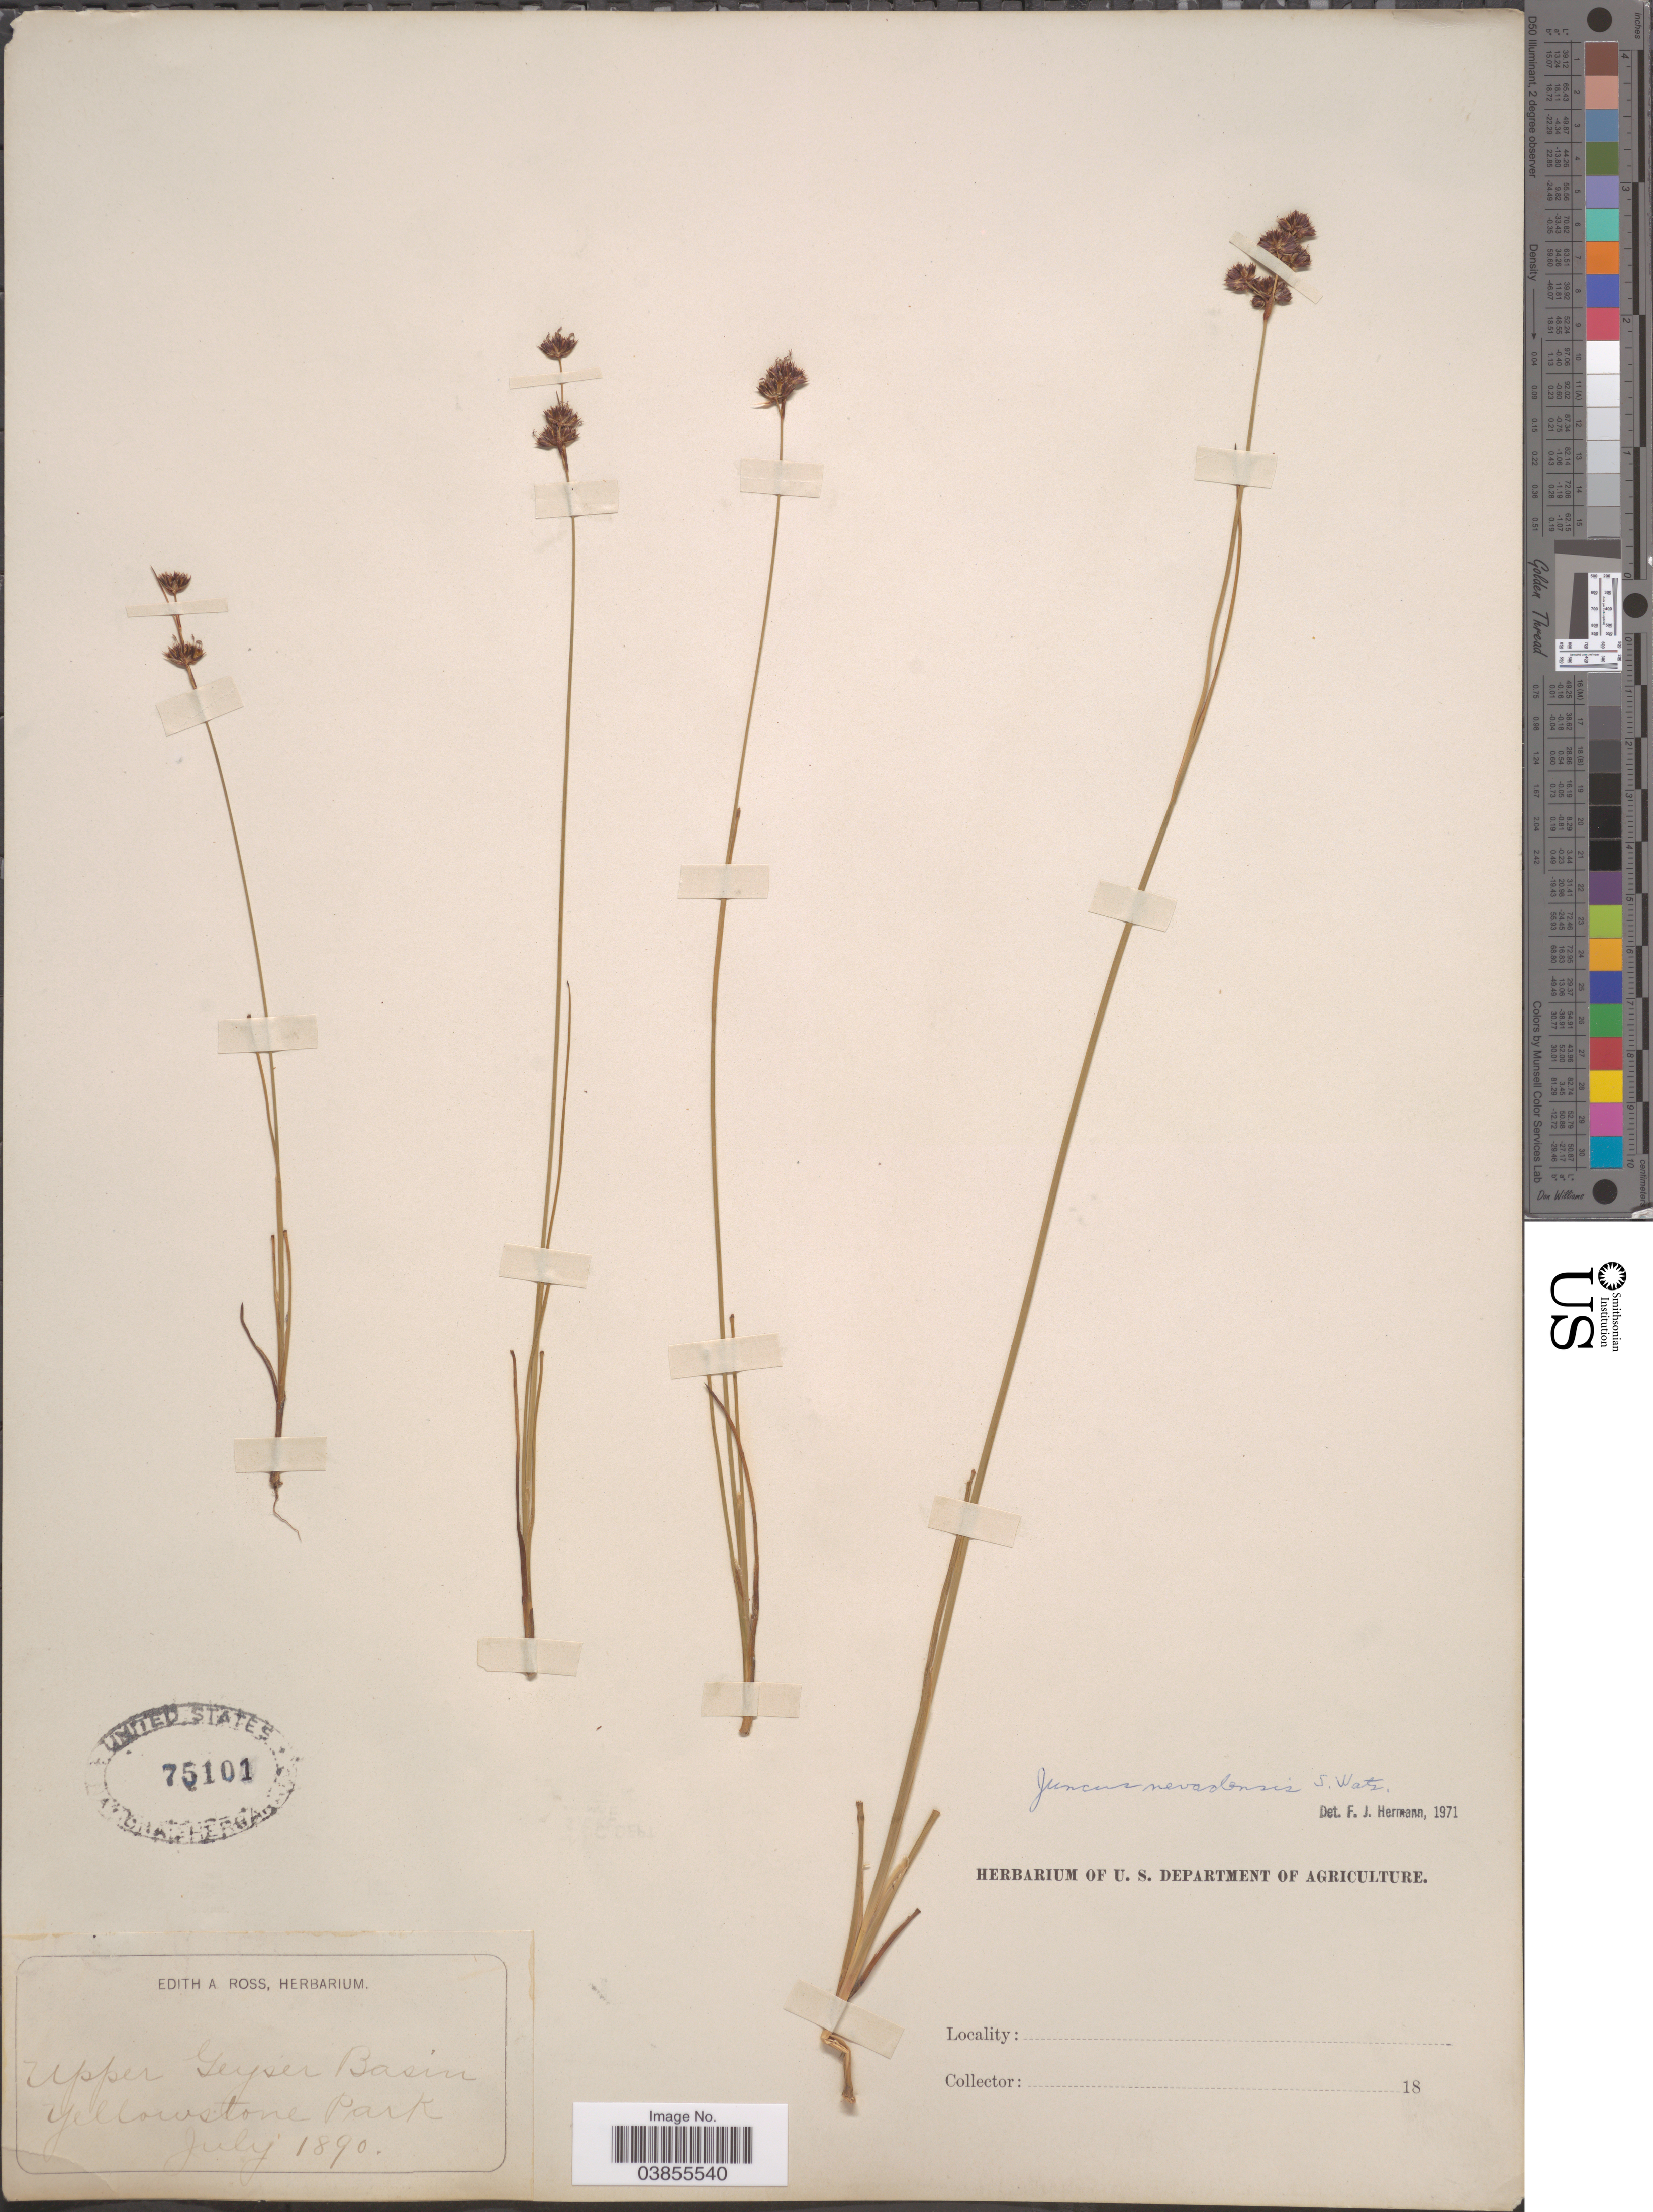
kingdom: Plantae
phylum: Tracheophyta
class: Liliopsida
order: Poales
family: Juncaceae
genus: Juncus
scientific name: Juncus nevadensis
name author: S. Watson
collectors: E. Ross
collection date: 1890-07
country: United States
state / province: Wyoming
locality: Upper Geyser Basin Yellowstone Park.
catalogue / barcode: US 75101